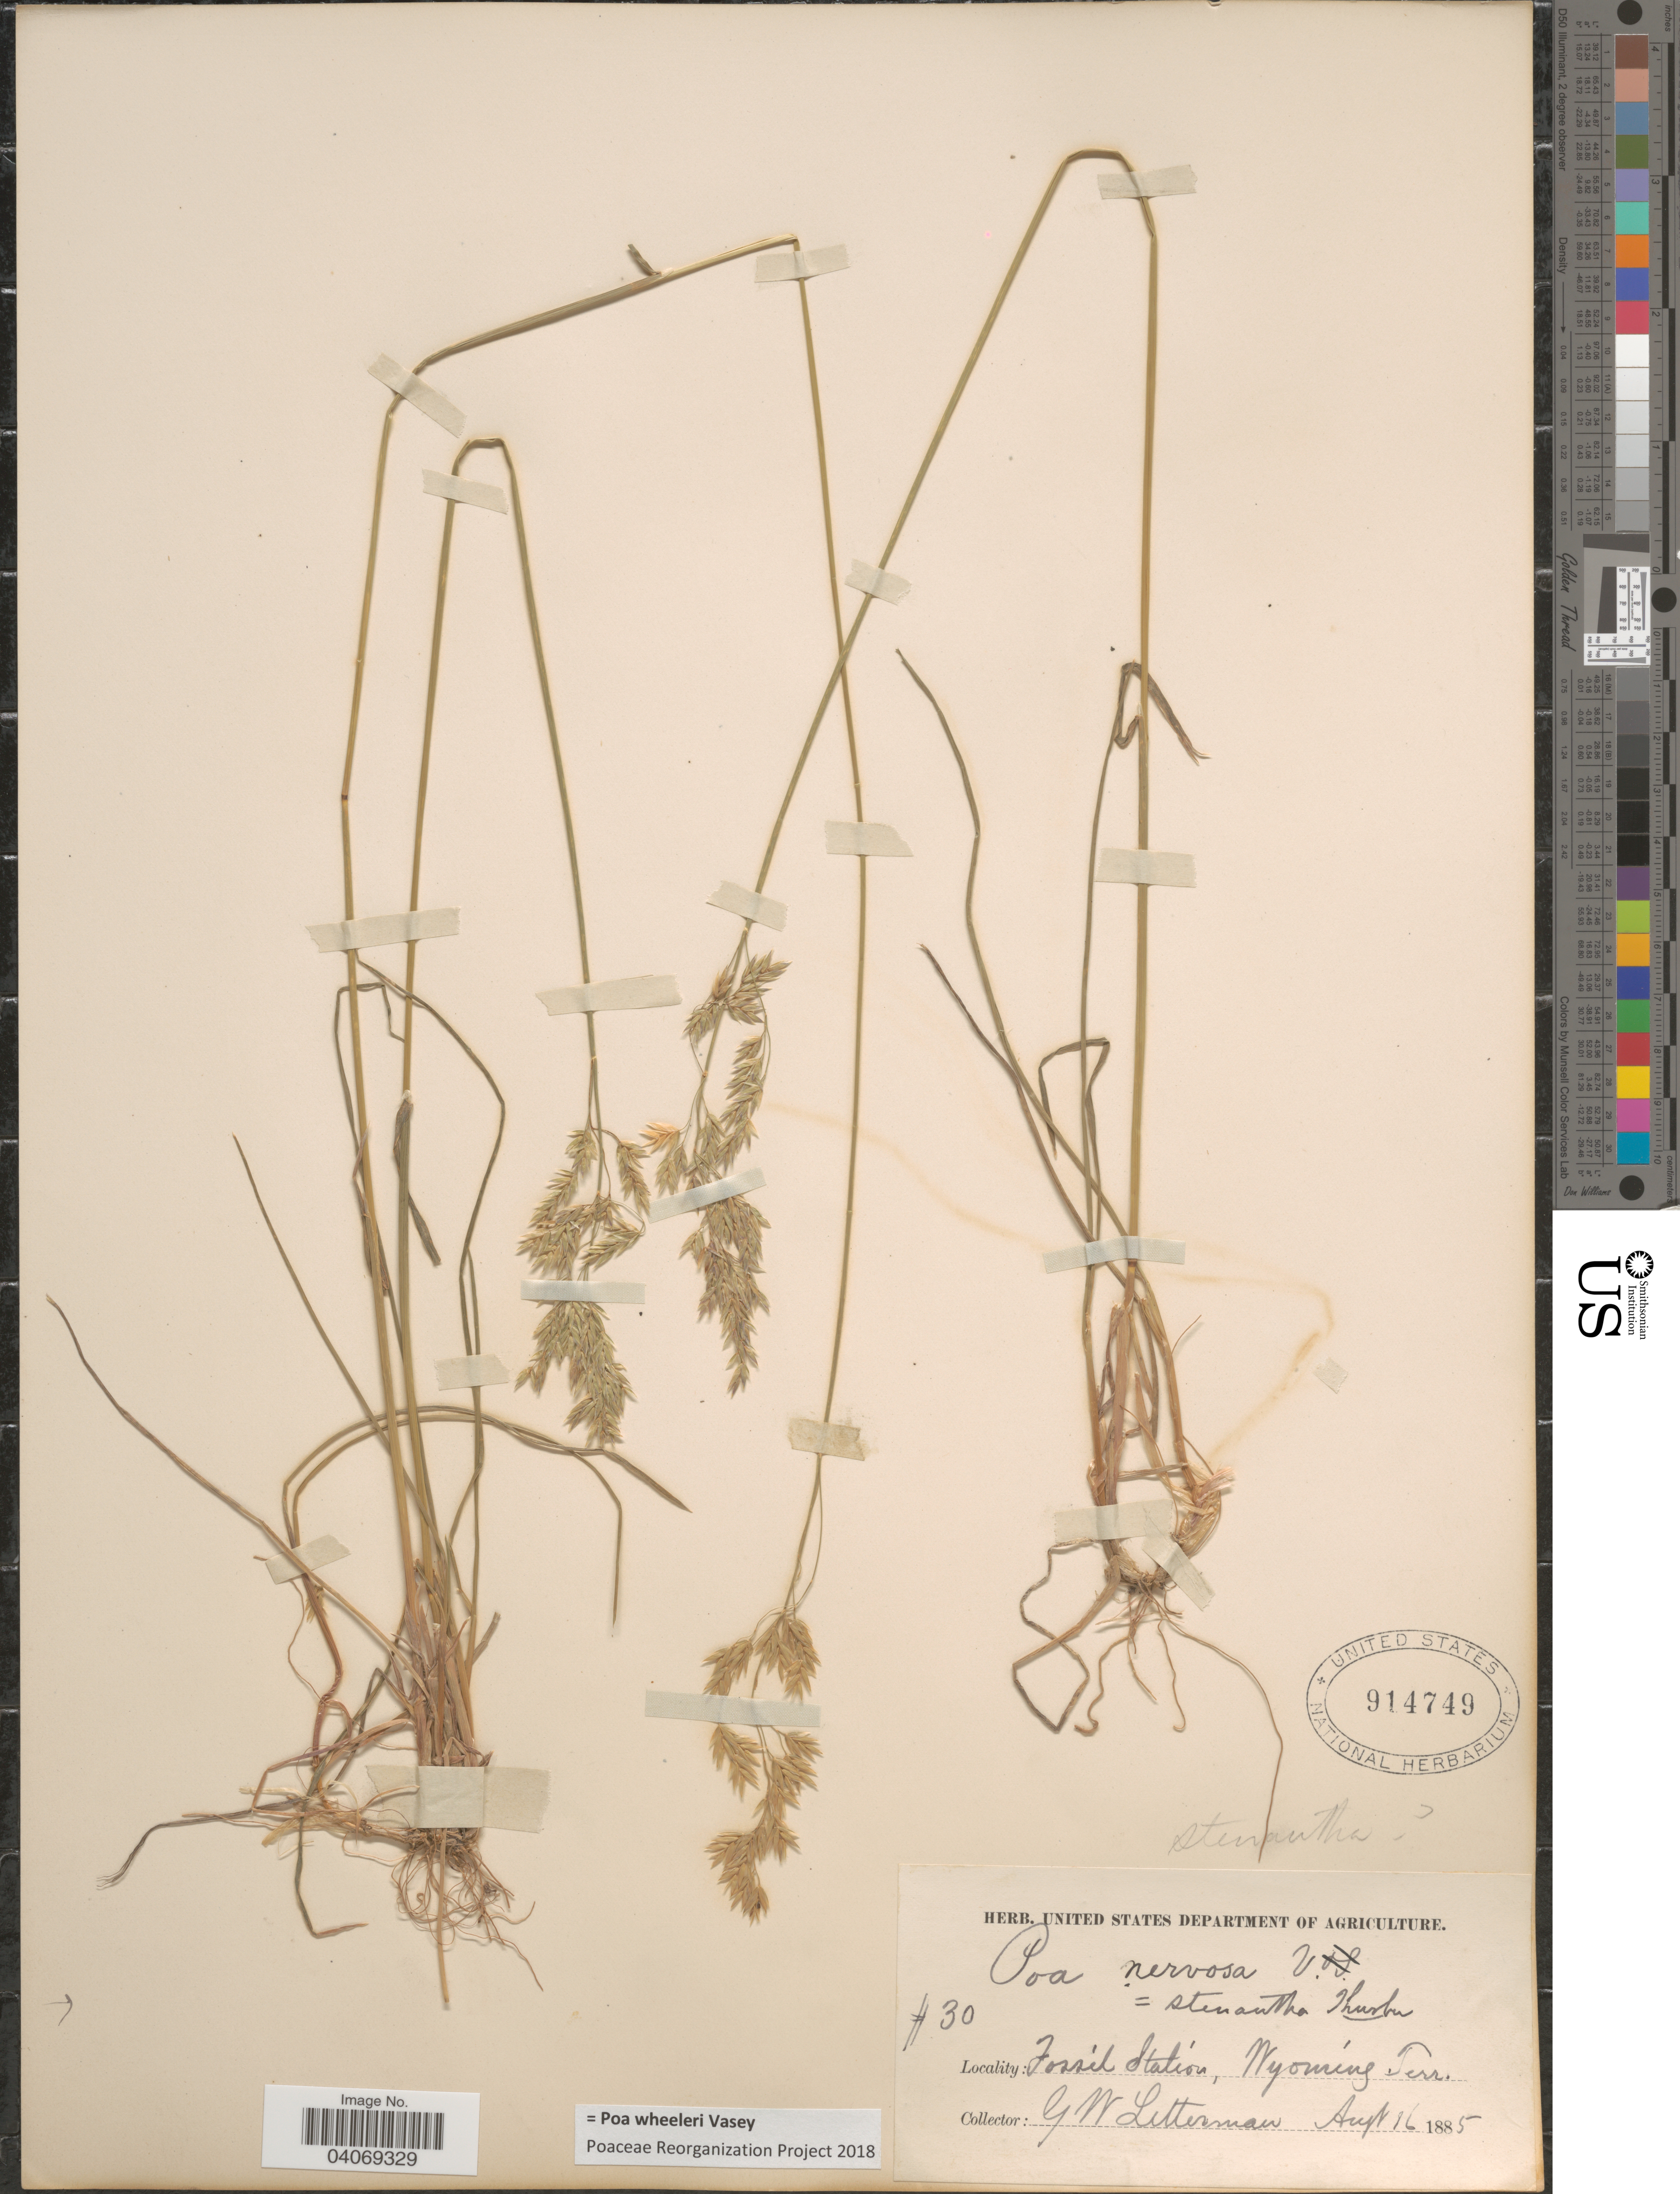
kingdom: Plantae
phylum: Tracheophyta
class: Liliopsida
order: Poales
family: Poaceae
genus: Poa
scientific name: Poa wheeleri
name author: Vasey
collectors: G. W. Letterman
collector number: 30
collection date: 1885-08-16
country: United States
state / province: Wyoming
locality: Fossil Station, Wyoming Terr.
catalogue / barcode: US 914749